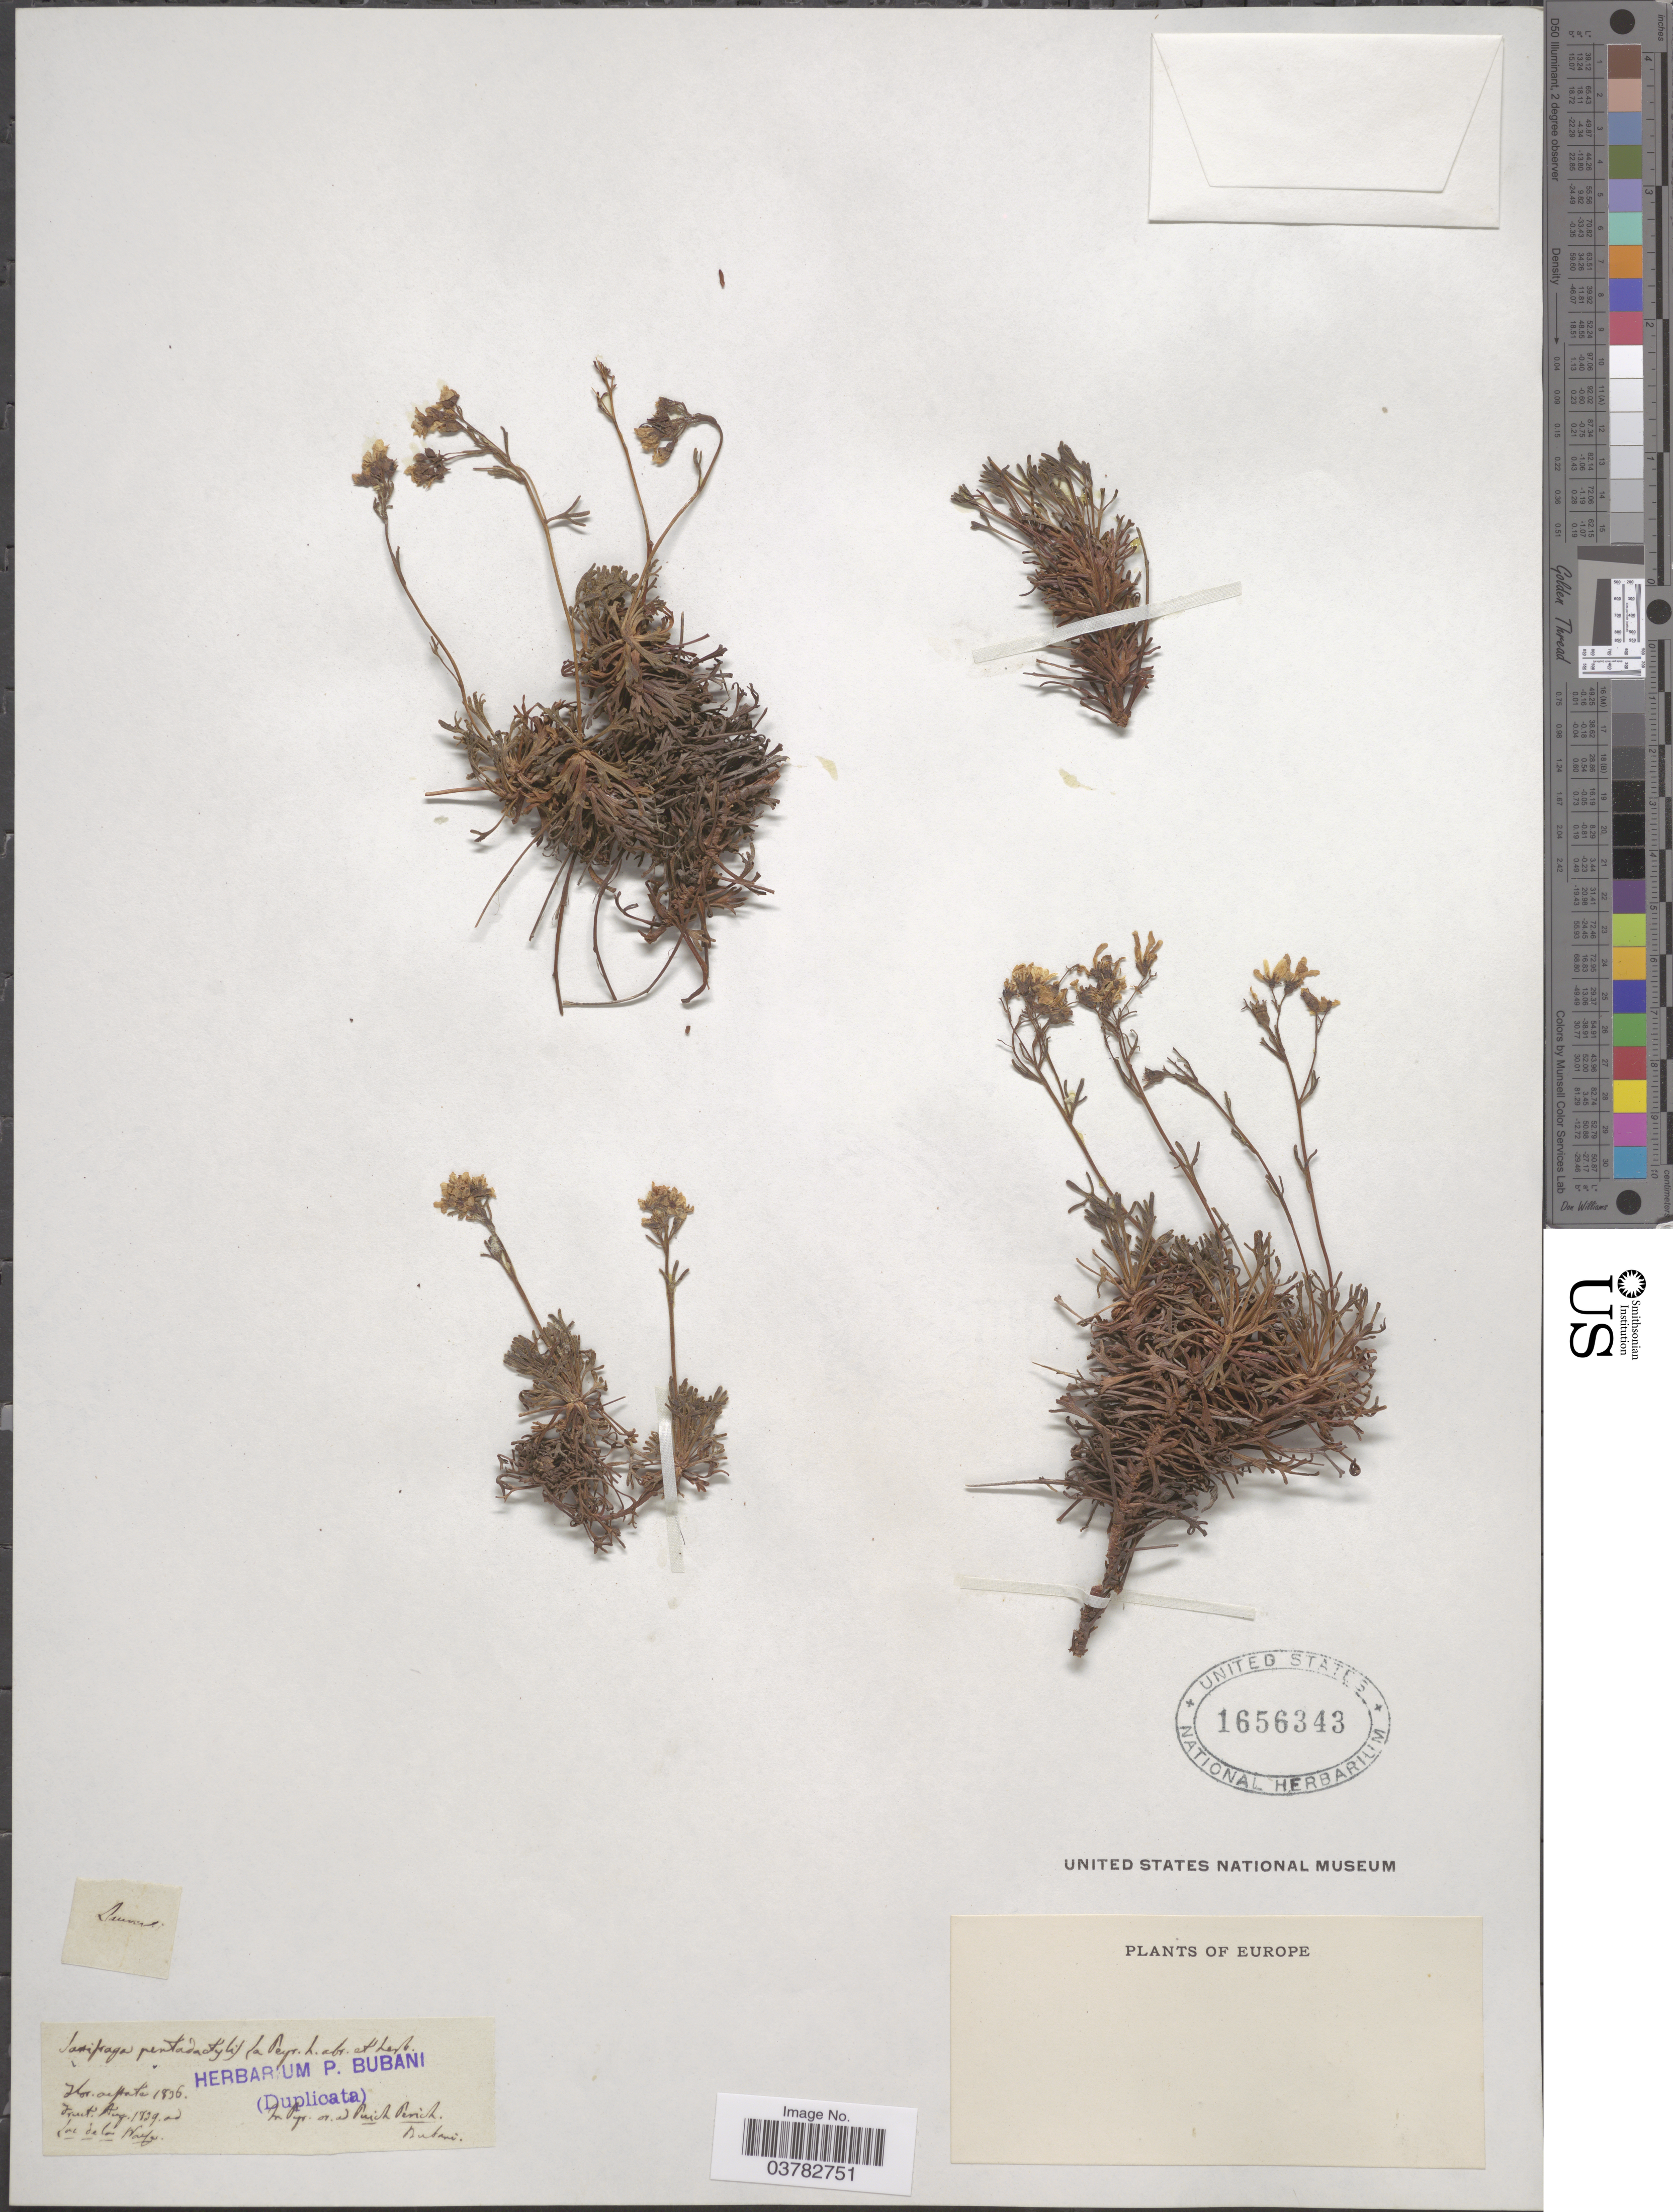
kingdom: Plantae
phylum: Tracheophyta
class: Magnoliopsida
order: Saxifragales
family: Saxifragaceae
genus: Saxifraga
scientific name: Saxifraga pentadactylis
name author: Lapeyr.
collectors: P. Bubani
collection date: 1836/1839-08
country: France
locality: In Pyr. or. ad Puich Perich. Lac de la Wafer [interpreted].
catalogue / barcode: US 1656343